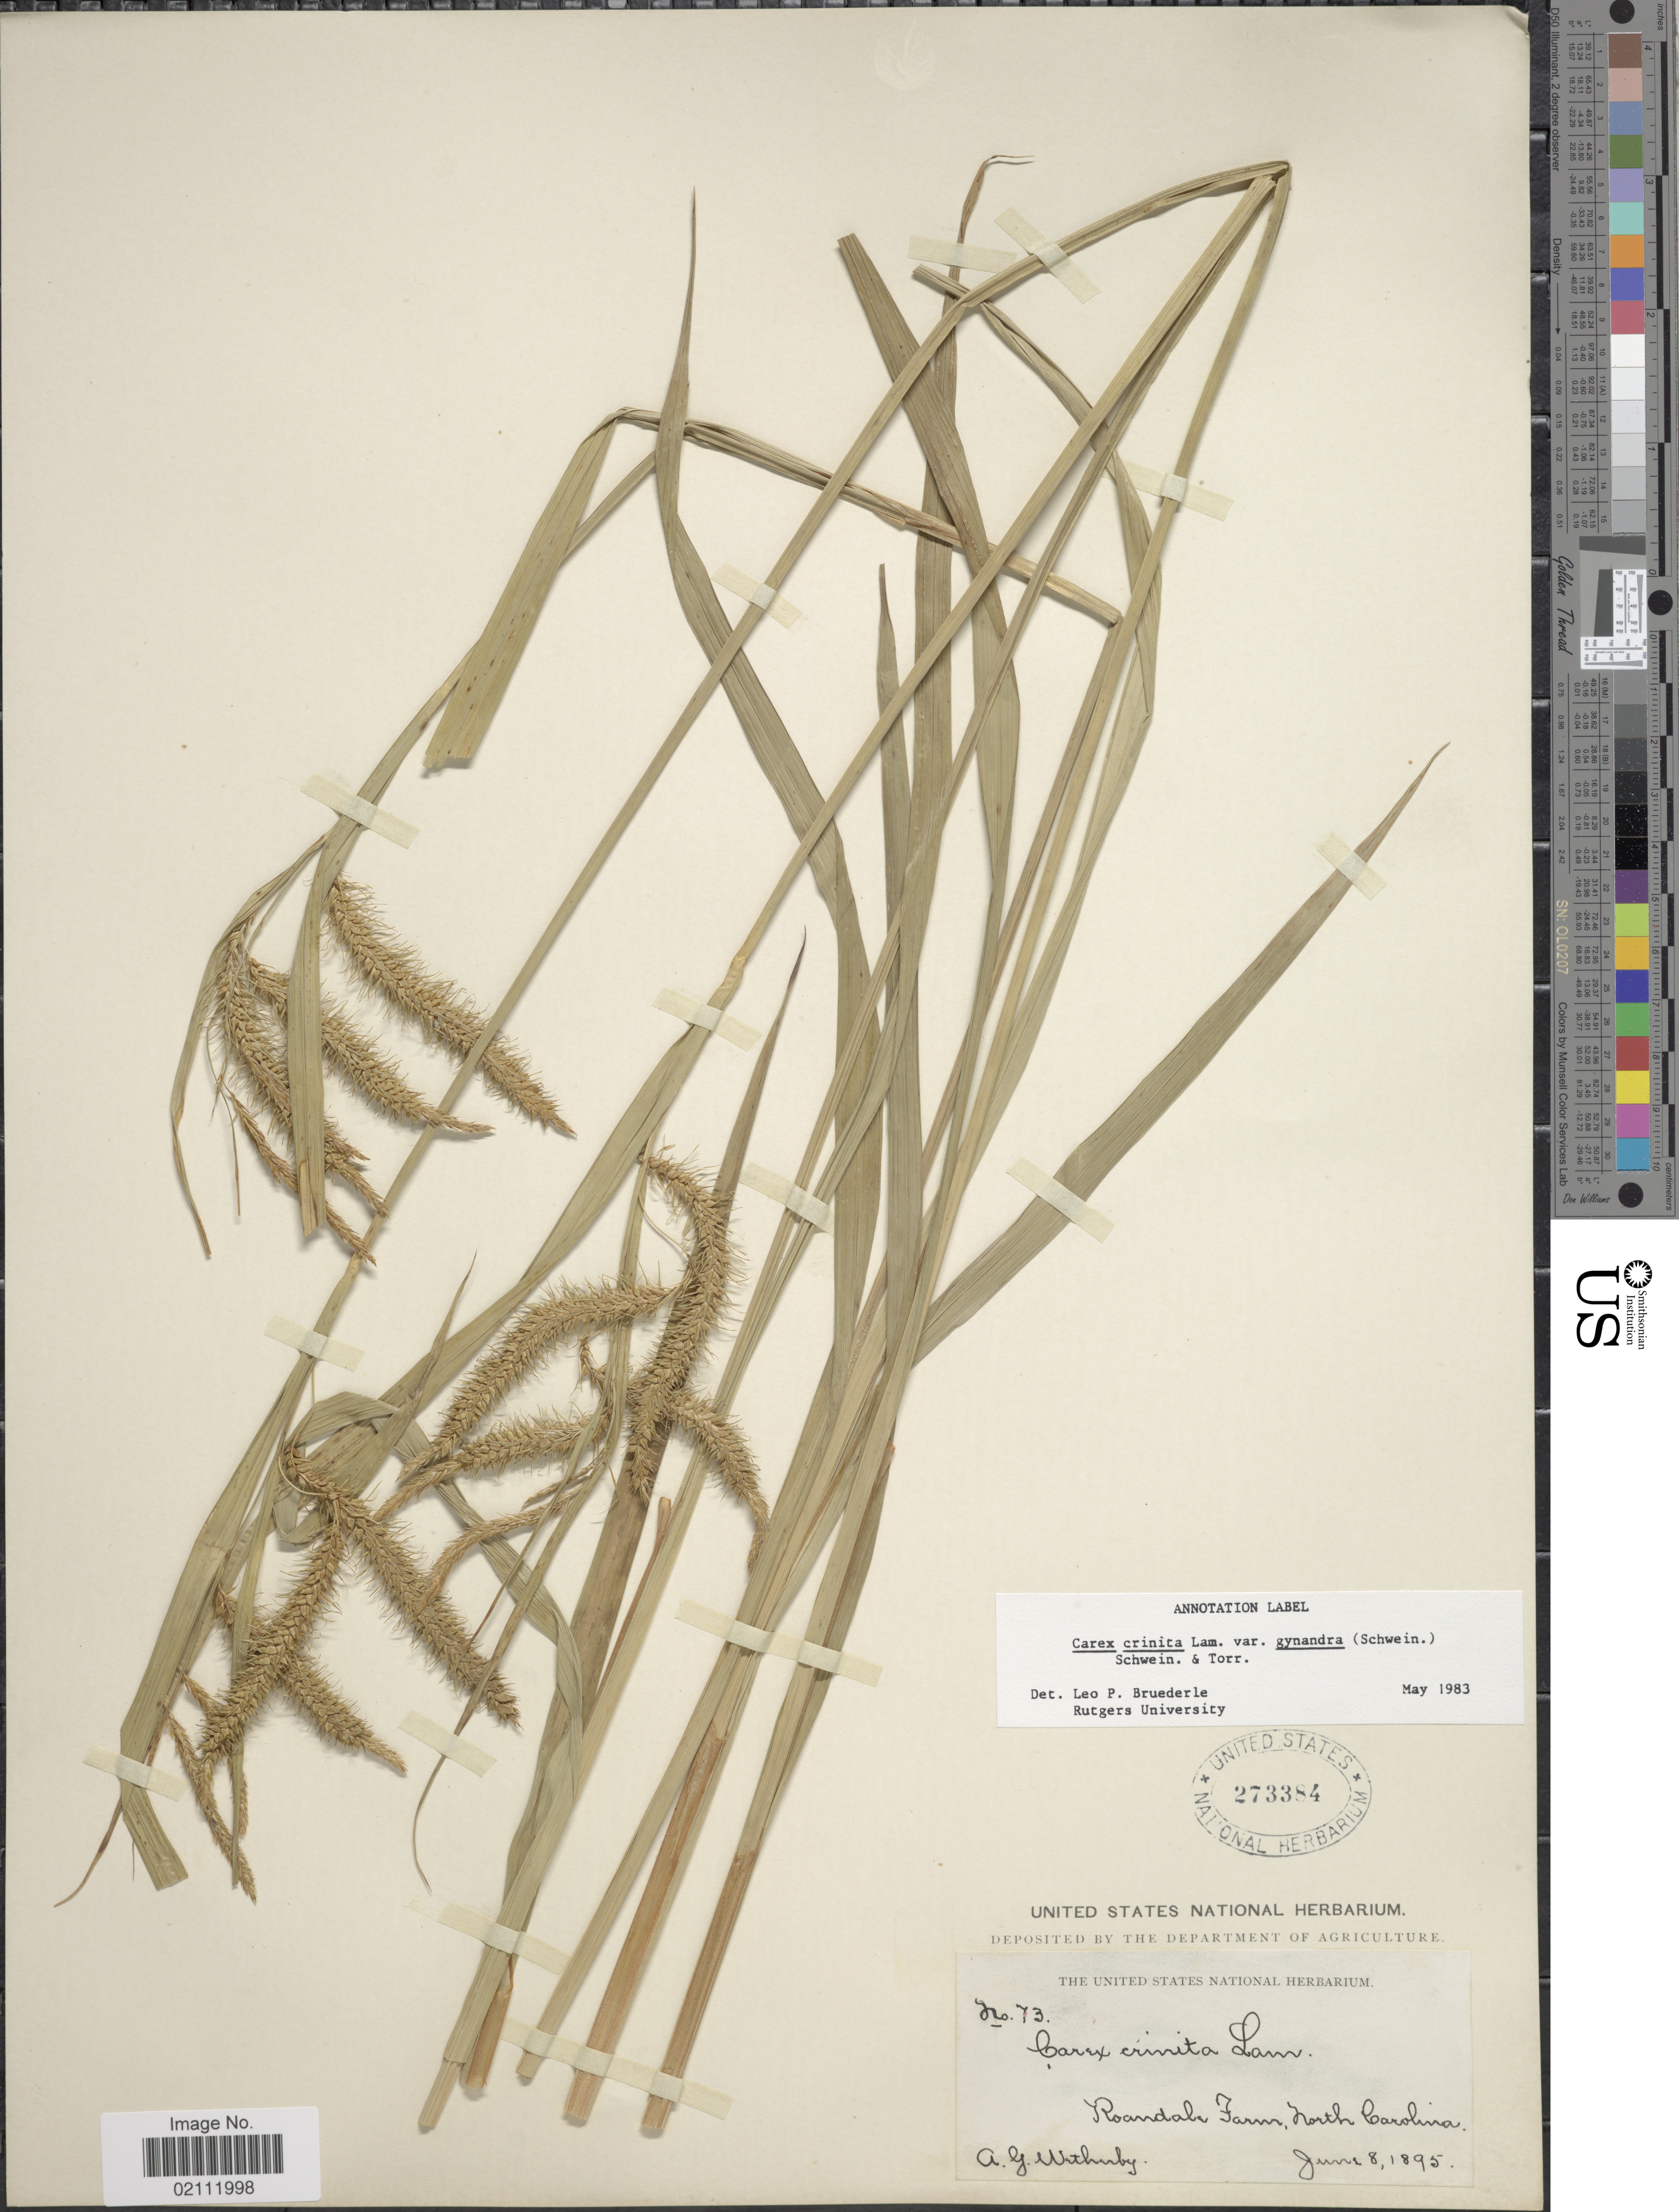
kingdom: Plantae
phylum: Tracheophyta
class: Liliopsida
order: Poales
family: Cyperaceae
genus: Carex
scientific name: Carex gynandra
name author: Schwein.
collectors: A. Wetherby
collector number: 73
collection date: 1895-06-08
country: United States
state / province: North Carolina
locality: Roandale Farm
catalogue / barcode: US 273384